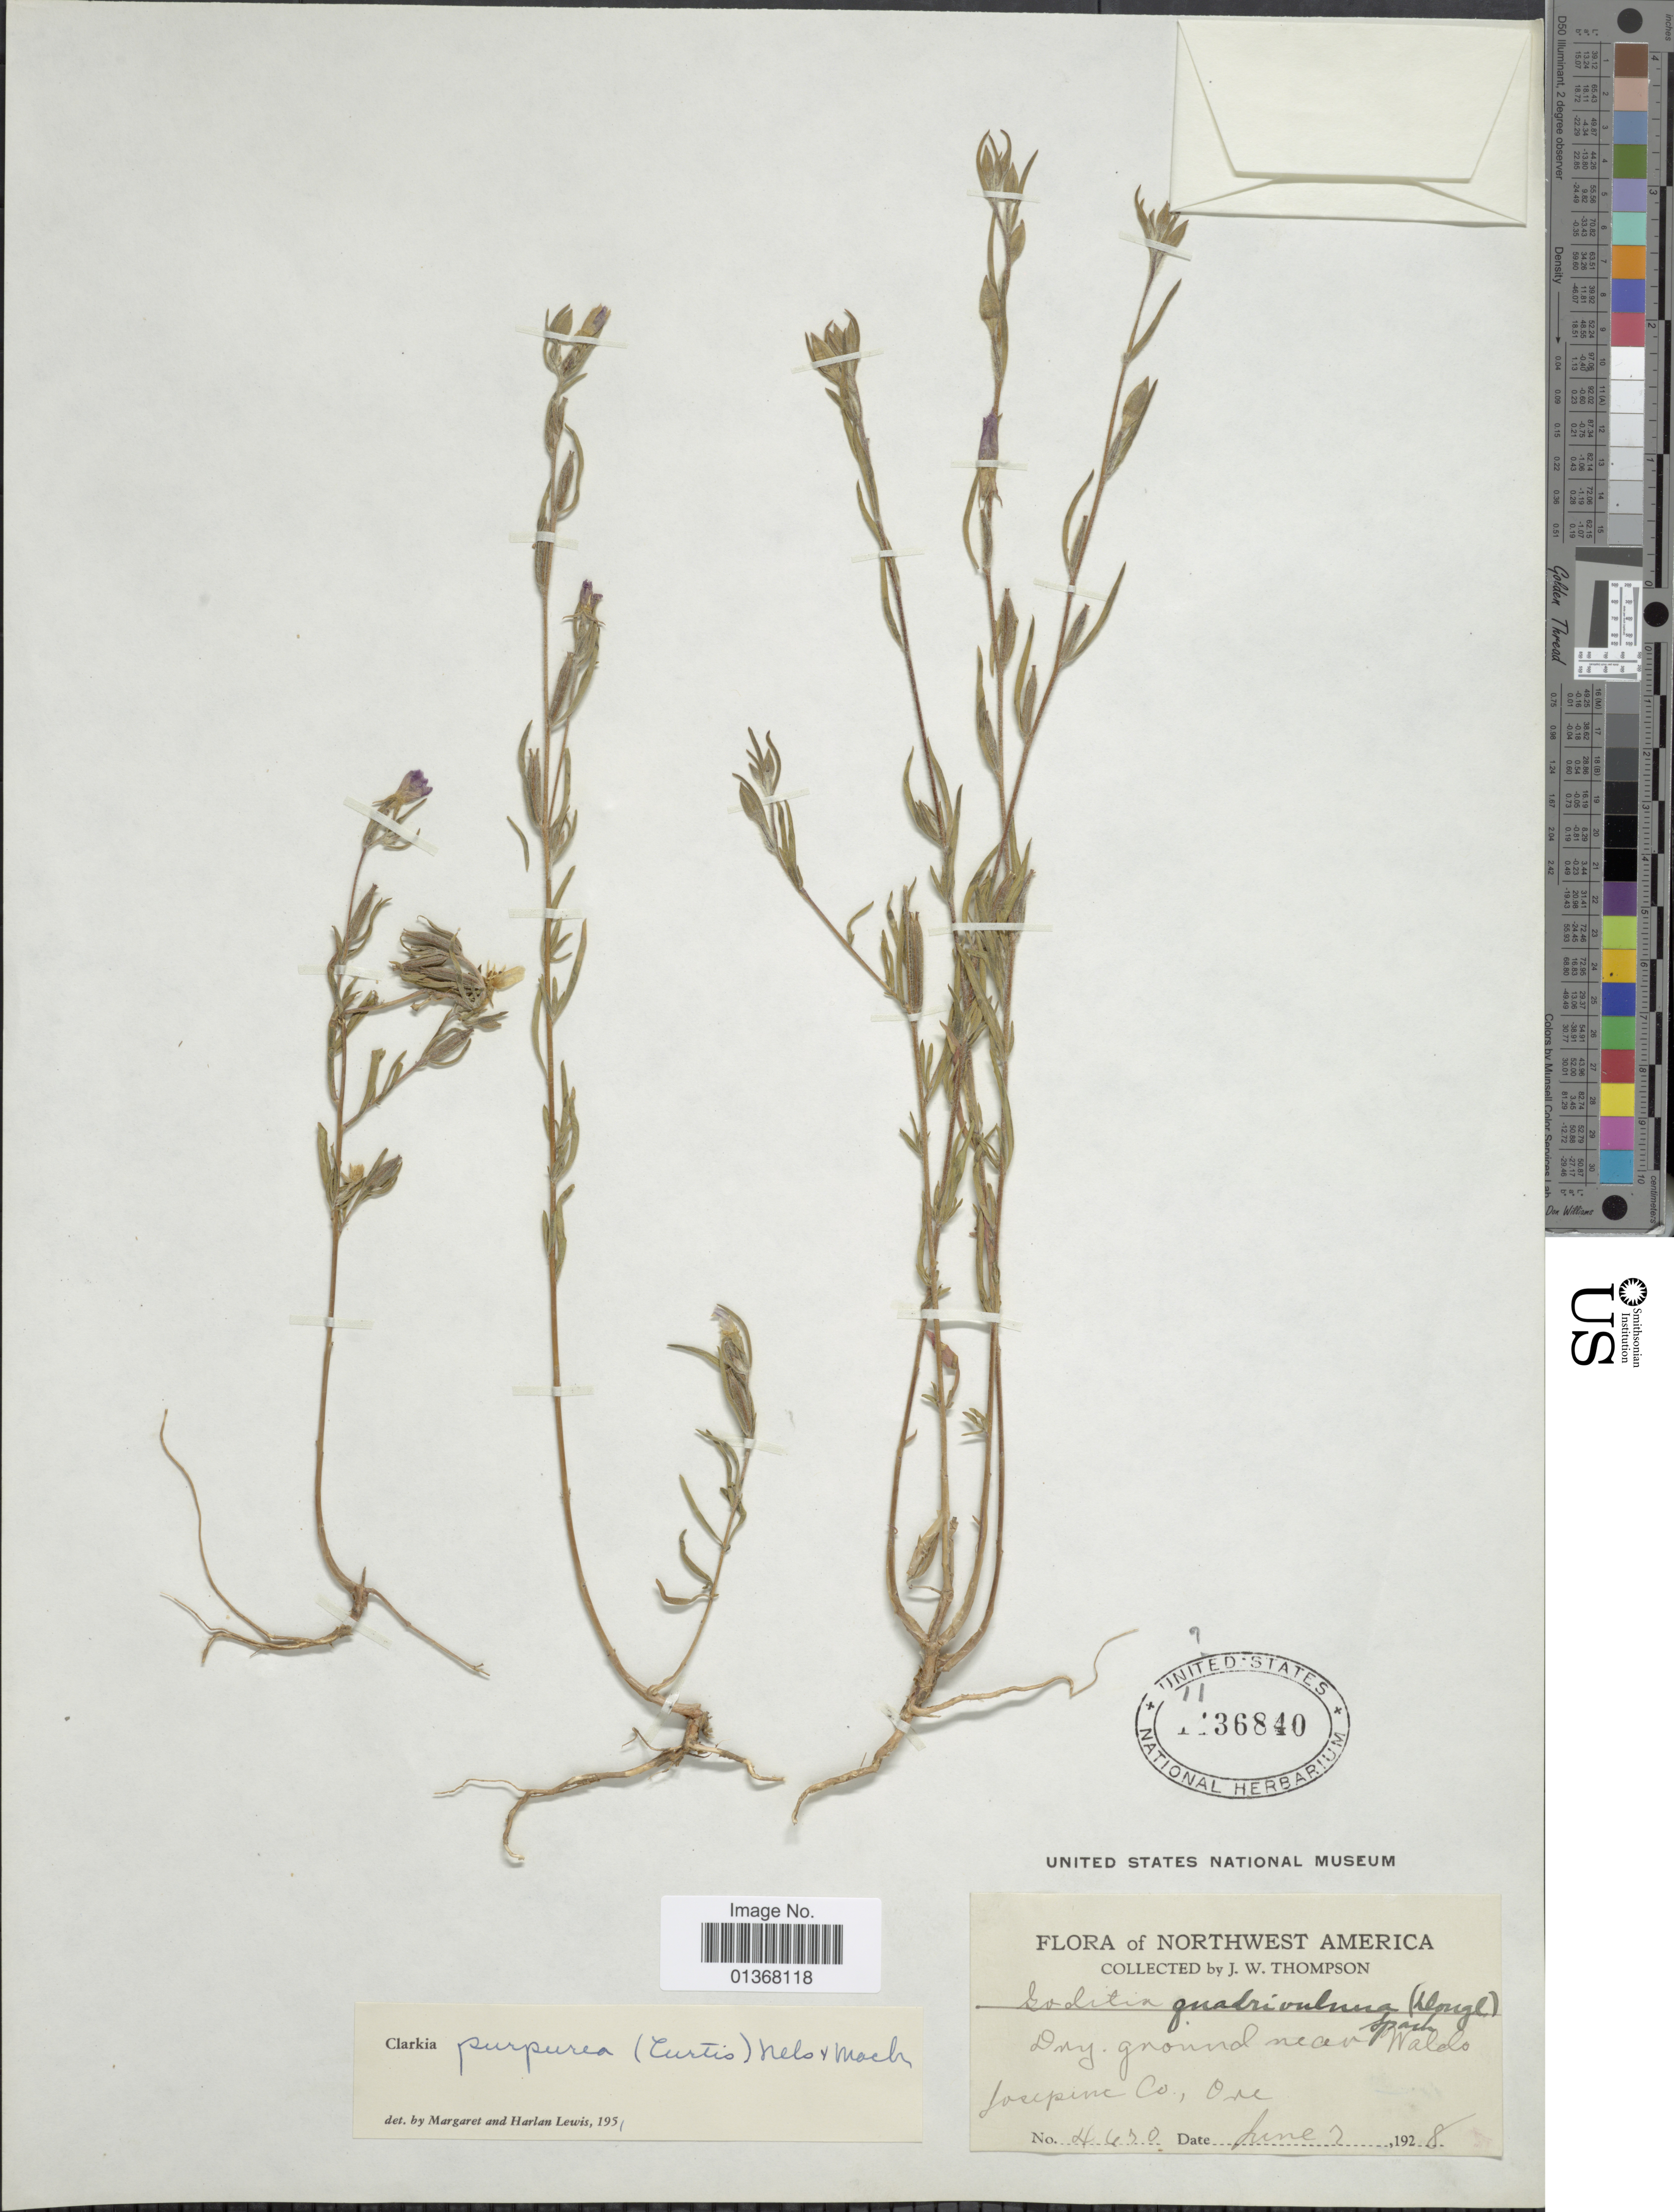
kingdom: Plantae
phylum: Tracheophyta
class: Magnoliopsida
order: Myrtales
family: Onagraceae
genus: Clarkia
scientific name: Clarkia pulchella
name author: Pursh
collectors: J. W. Thompson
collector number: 4670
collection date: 1928-06-07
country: United States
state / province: Oregon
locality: Near Waldo, Josepine Co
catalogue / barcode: US 1136840